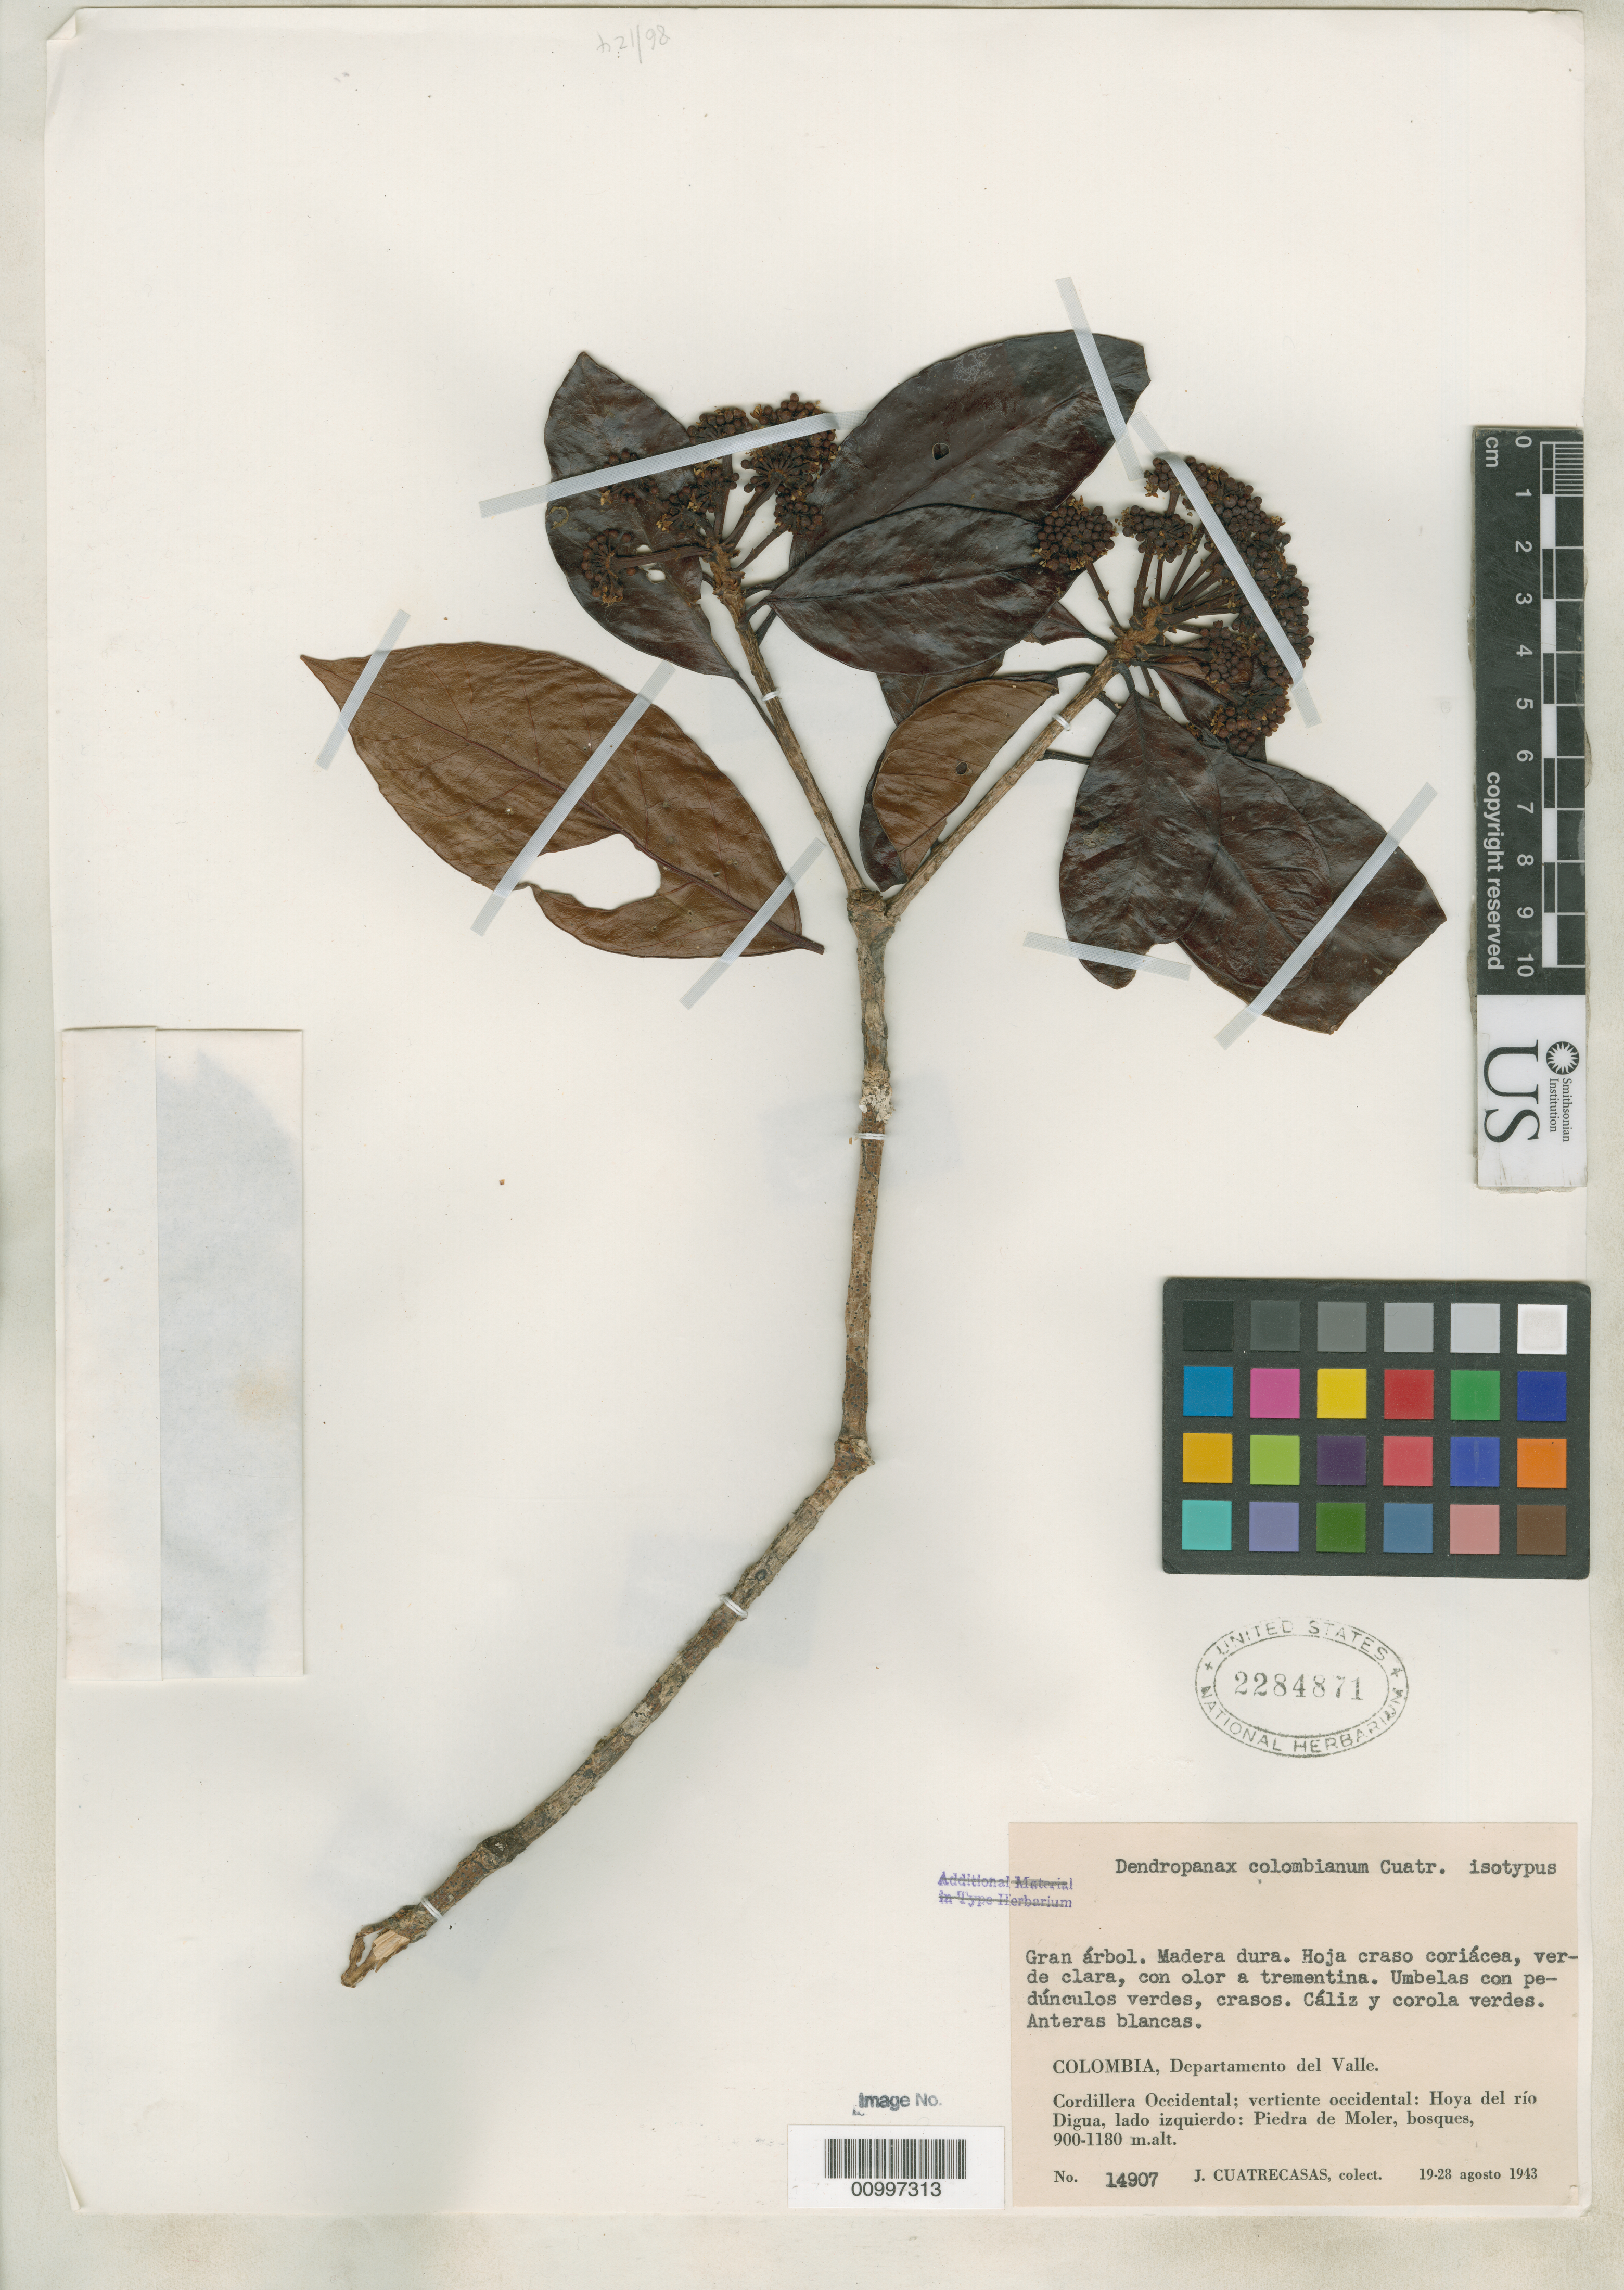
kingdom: Plantae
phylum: Tracheophyta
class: Magnoliopsida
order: Apiales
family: Araliaceae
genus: Dendropanax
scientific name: Dendropanax colombianus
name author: Cuatrec.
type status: Isotype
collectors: J. Cuatrecasas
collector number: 14907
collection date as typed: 19 Aug 1943 to 28 Aug 1943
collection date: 1943-08-19/1943-08-28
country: Colombia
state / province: Valle del Cauca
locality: Cordillera Occidental; vertiente ocidental: Hoya del rio Digua, lado izquierdo: Piedra de Moler.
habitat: Bosques.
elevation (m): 900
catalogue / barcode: US 2284871